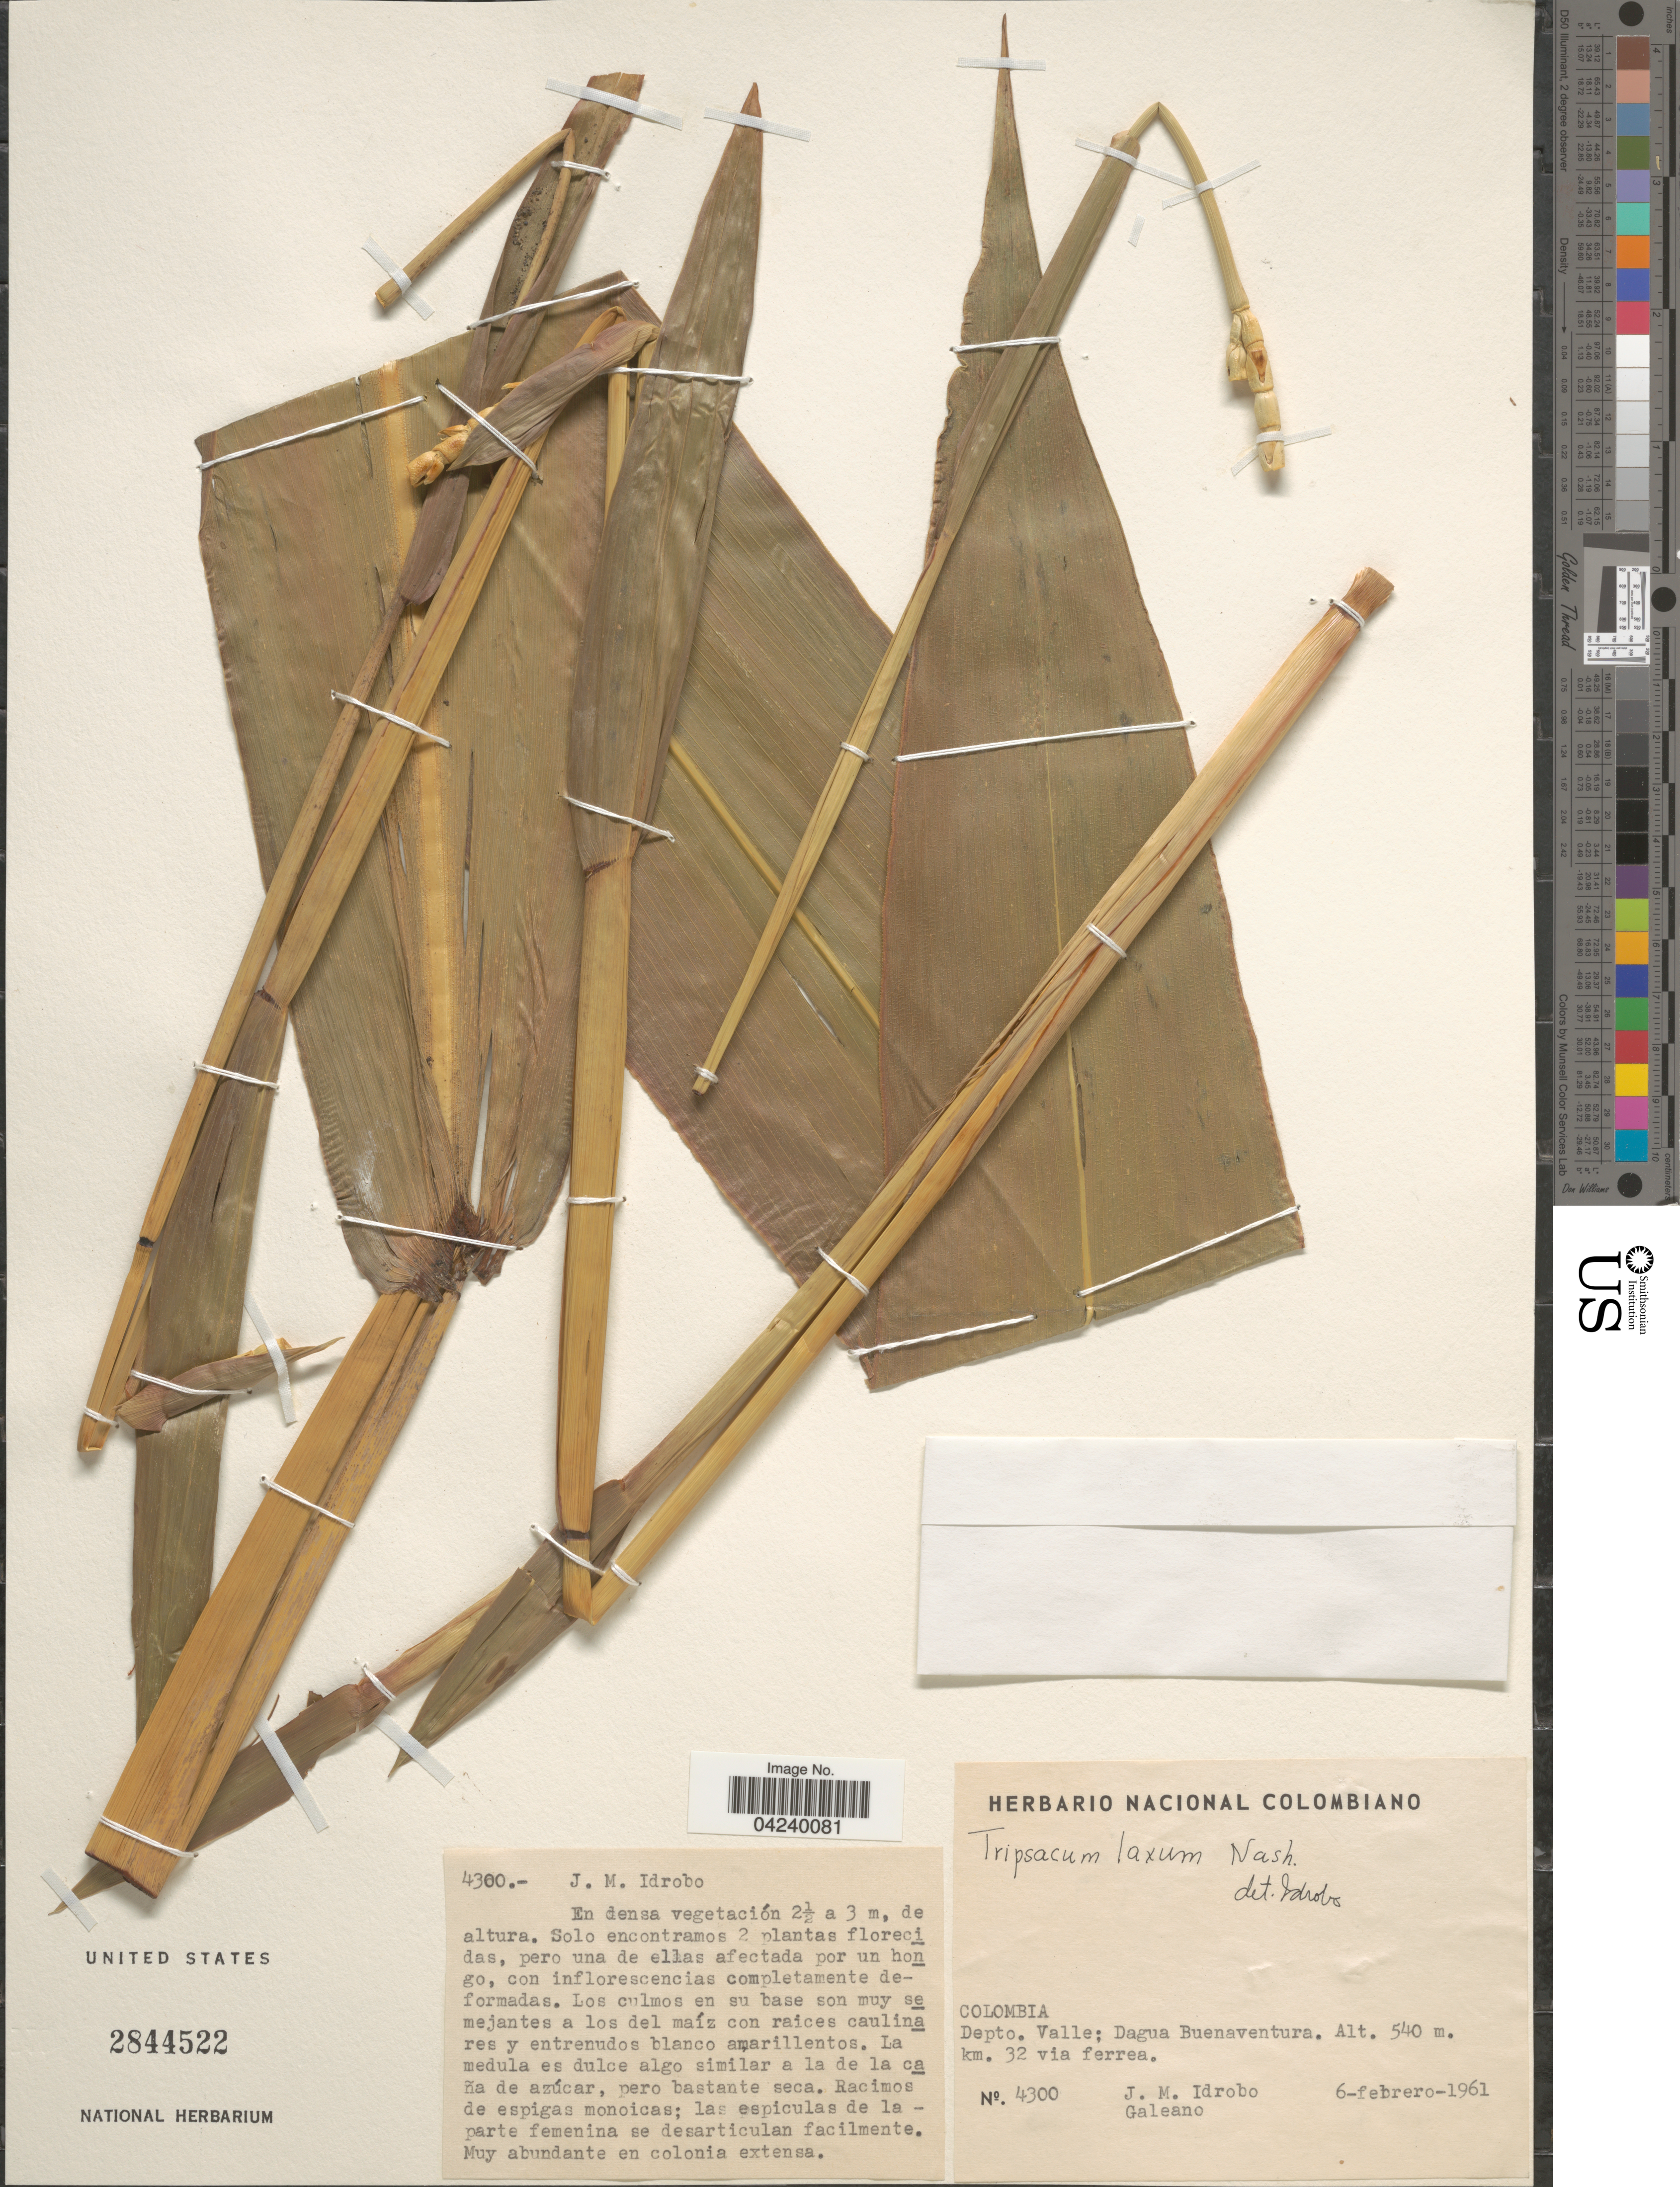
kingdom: Plantae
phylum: Tracheophyta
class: Liliopsida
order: Poales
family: Poaceae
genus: Tripsacum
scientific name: Tripsacum laxum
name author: Nash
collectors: J. M. Idrobo & -. Galeano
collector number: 4300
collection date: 1961-02-06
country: Colombia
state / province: Valle del Cauca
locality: Depto. Valle: Dagua Buenaventura. Km. 32 via ferrea.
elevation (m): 540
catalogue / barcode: US 2844522